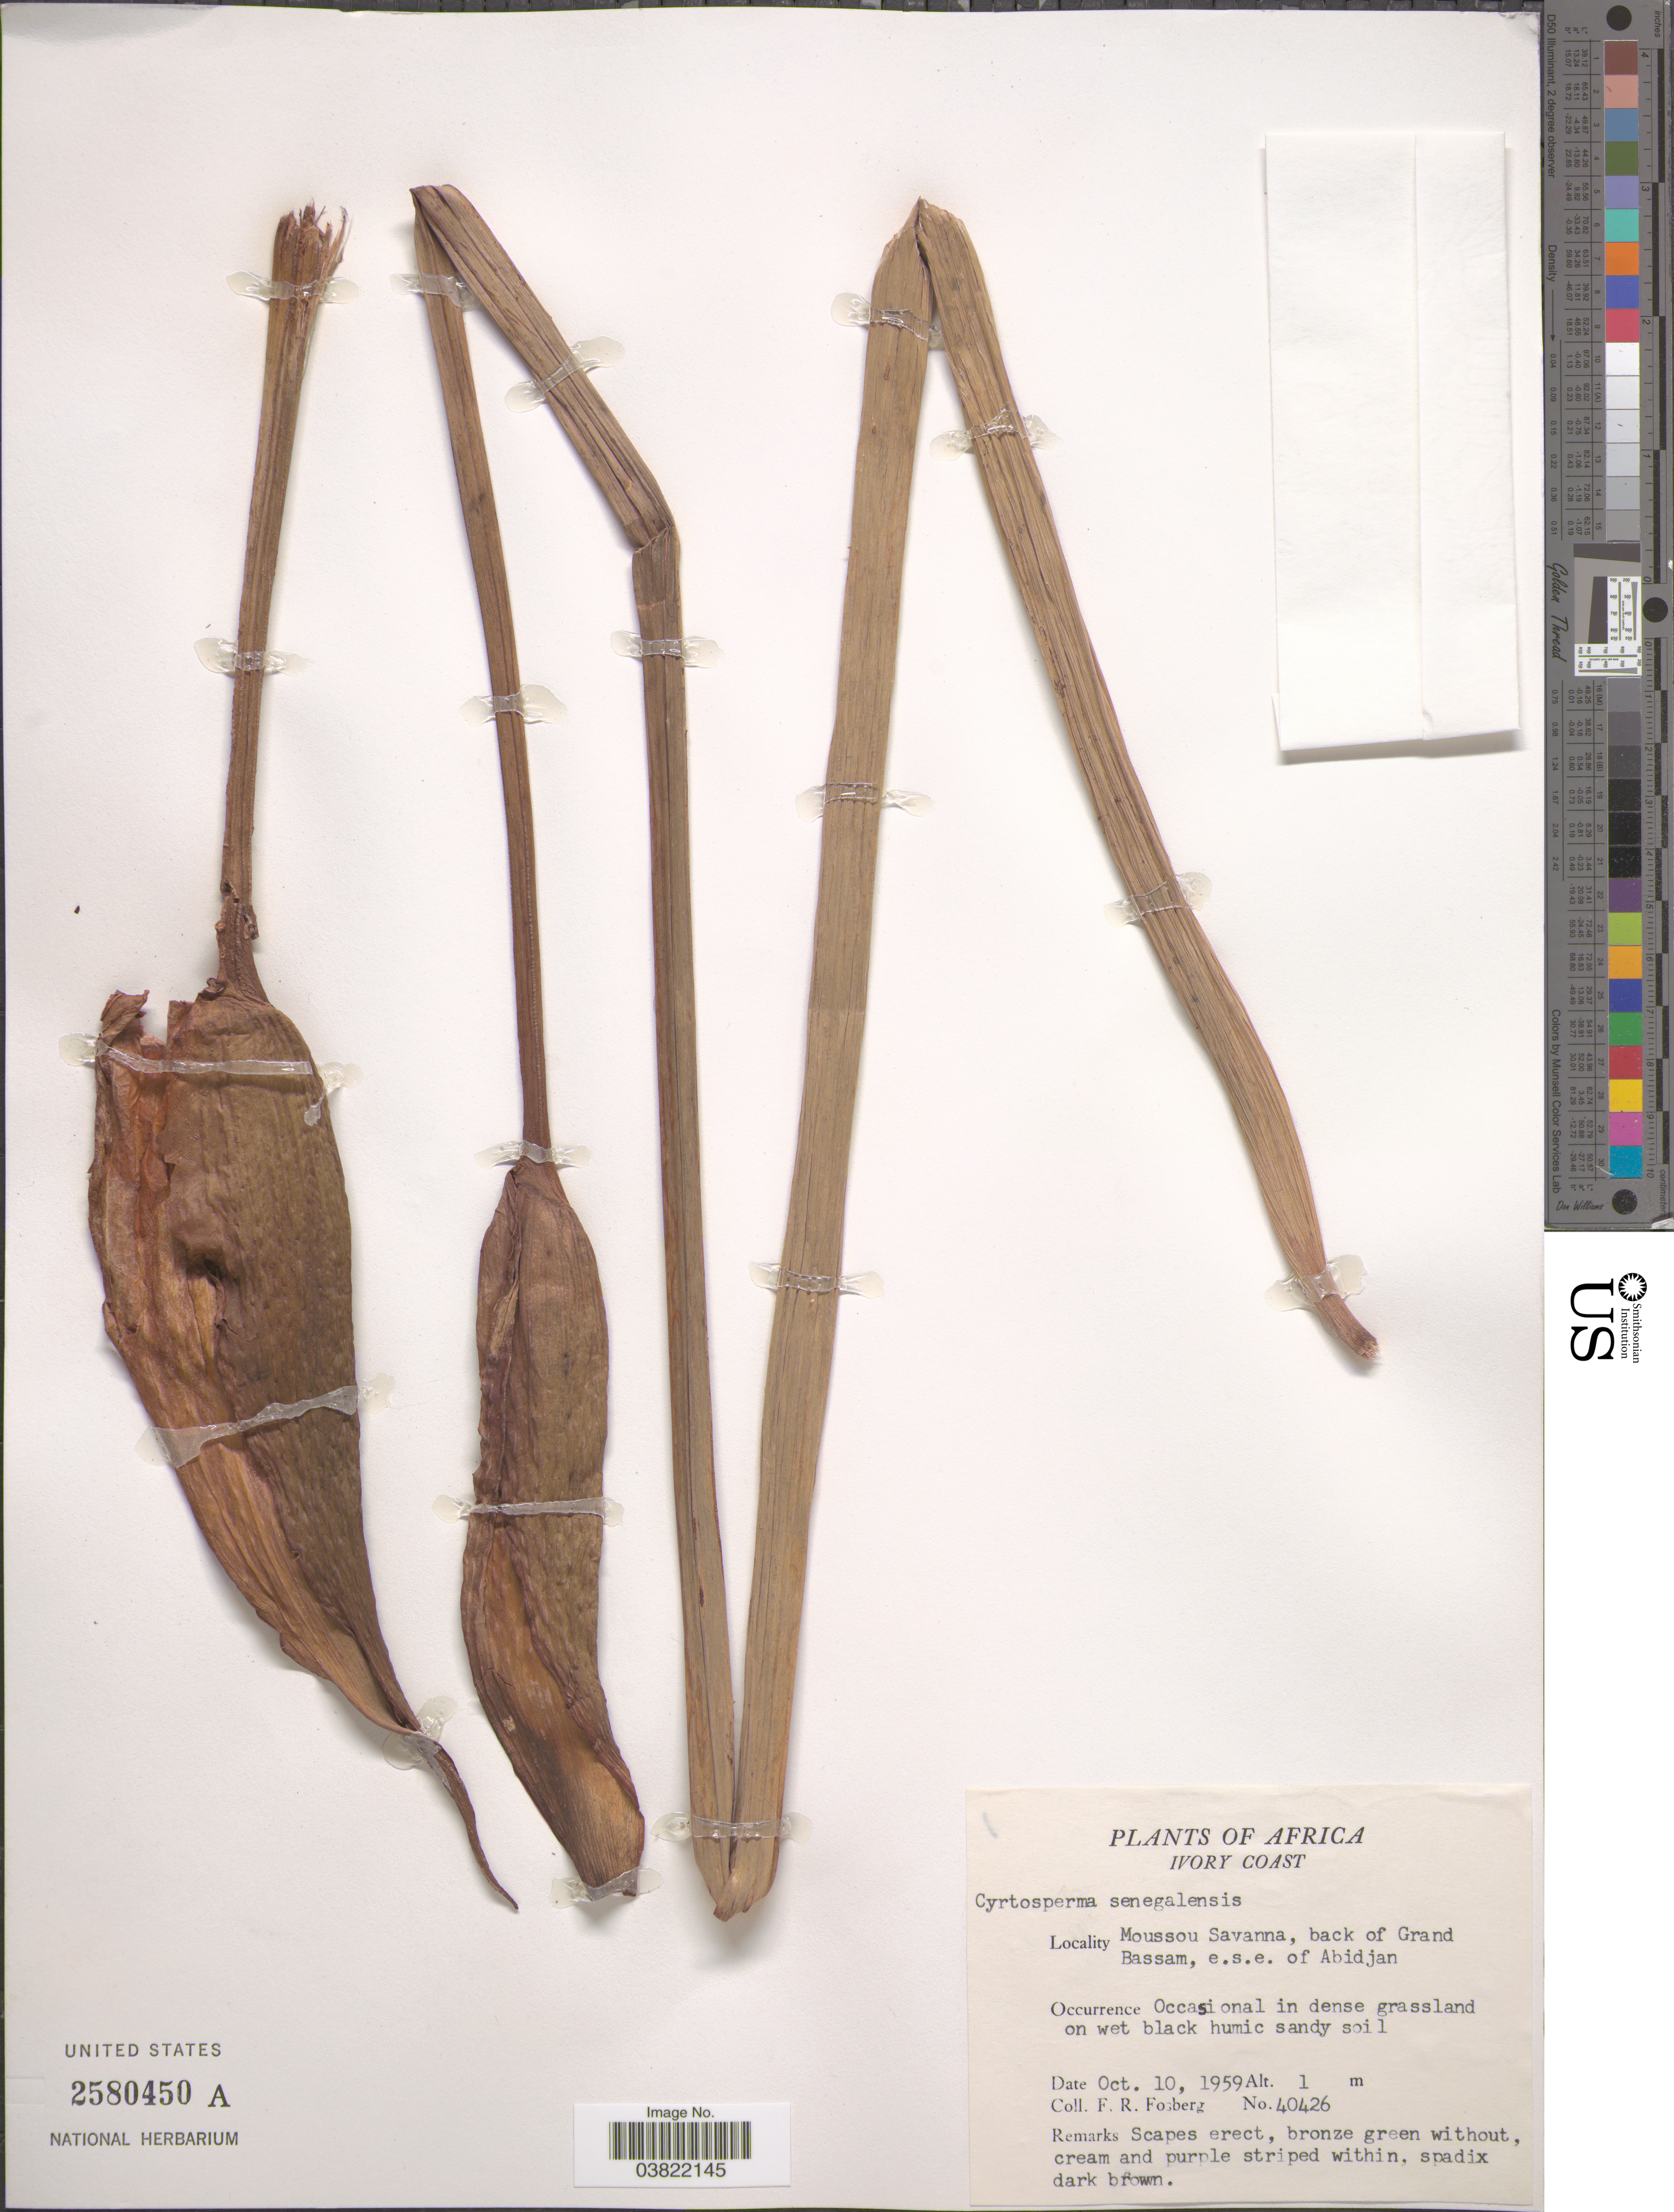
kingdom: Plantae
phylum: Tracheophyta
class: Liliopsida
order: Alismatales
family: Araceae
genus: Lasimorpha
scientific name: Lasimorpha senegalensis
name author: Schott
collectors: F. R. Fosberg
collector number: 40426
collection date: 1959-10-10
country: Ivory Coast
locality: Africa. Moussou Savanna, back of Grand Bassam, e.s.e. of Abidjan.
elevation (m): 1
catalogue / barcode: US 2580450A